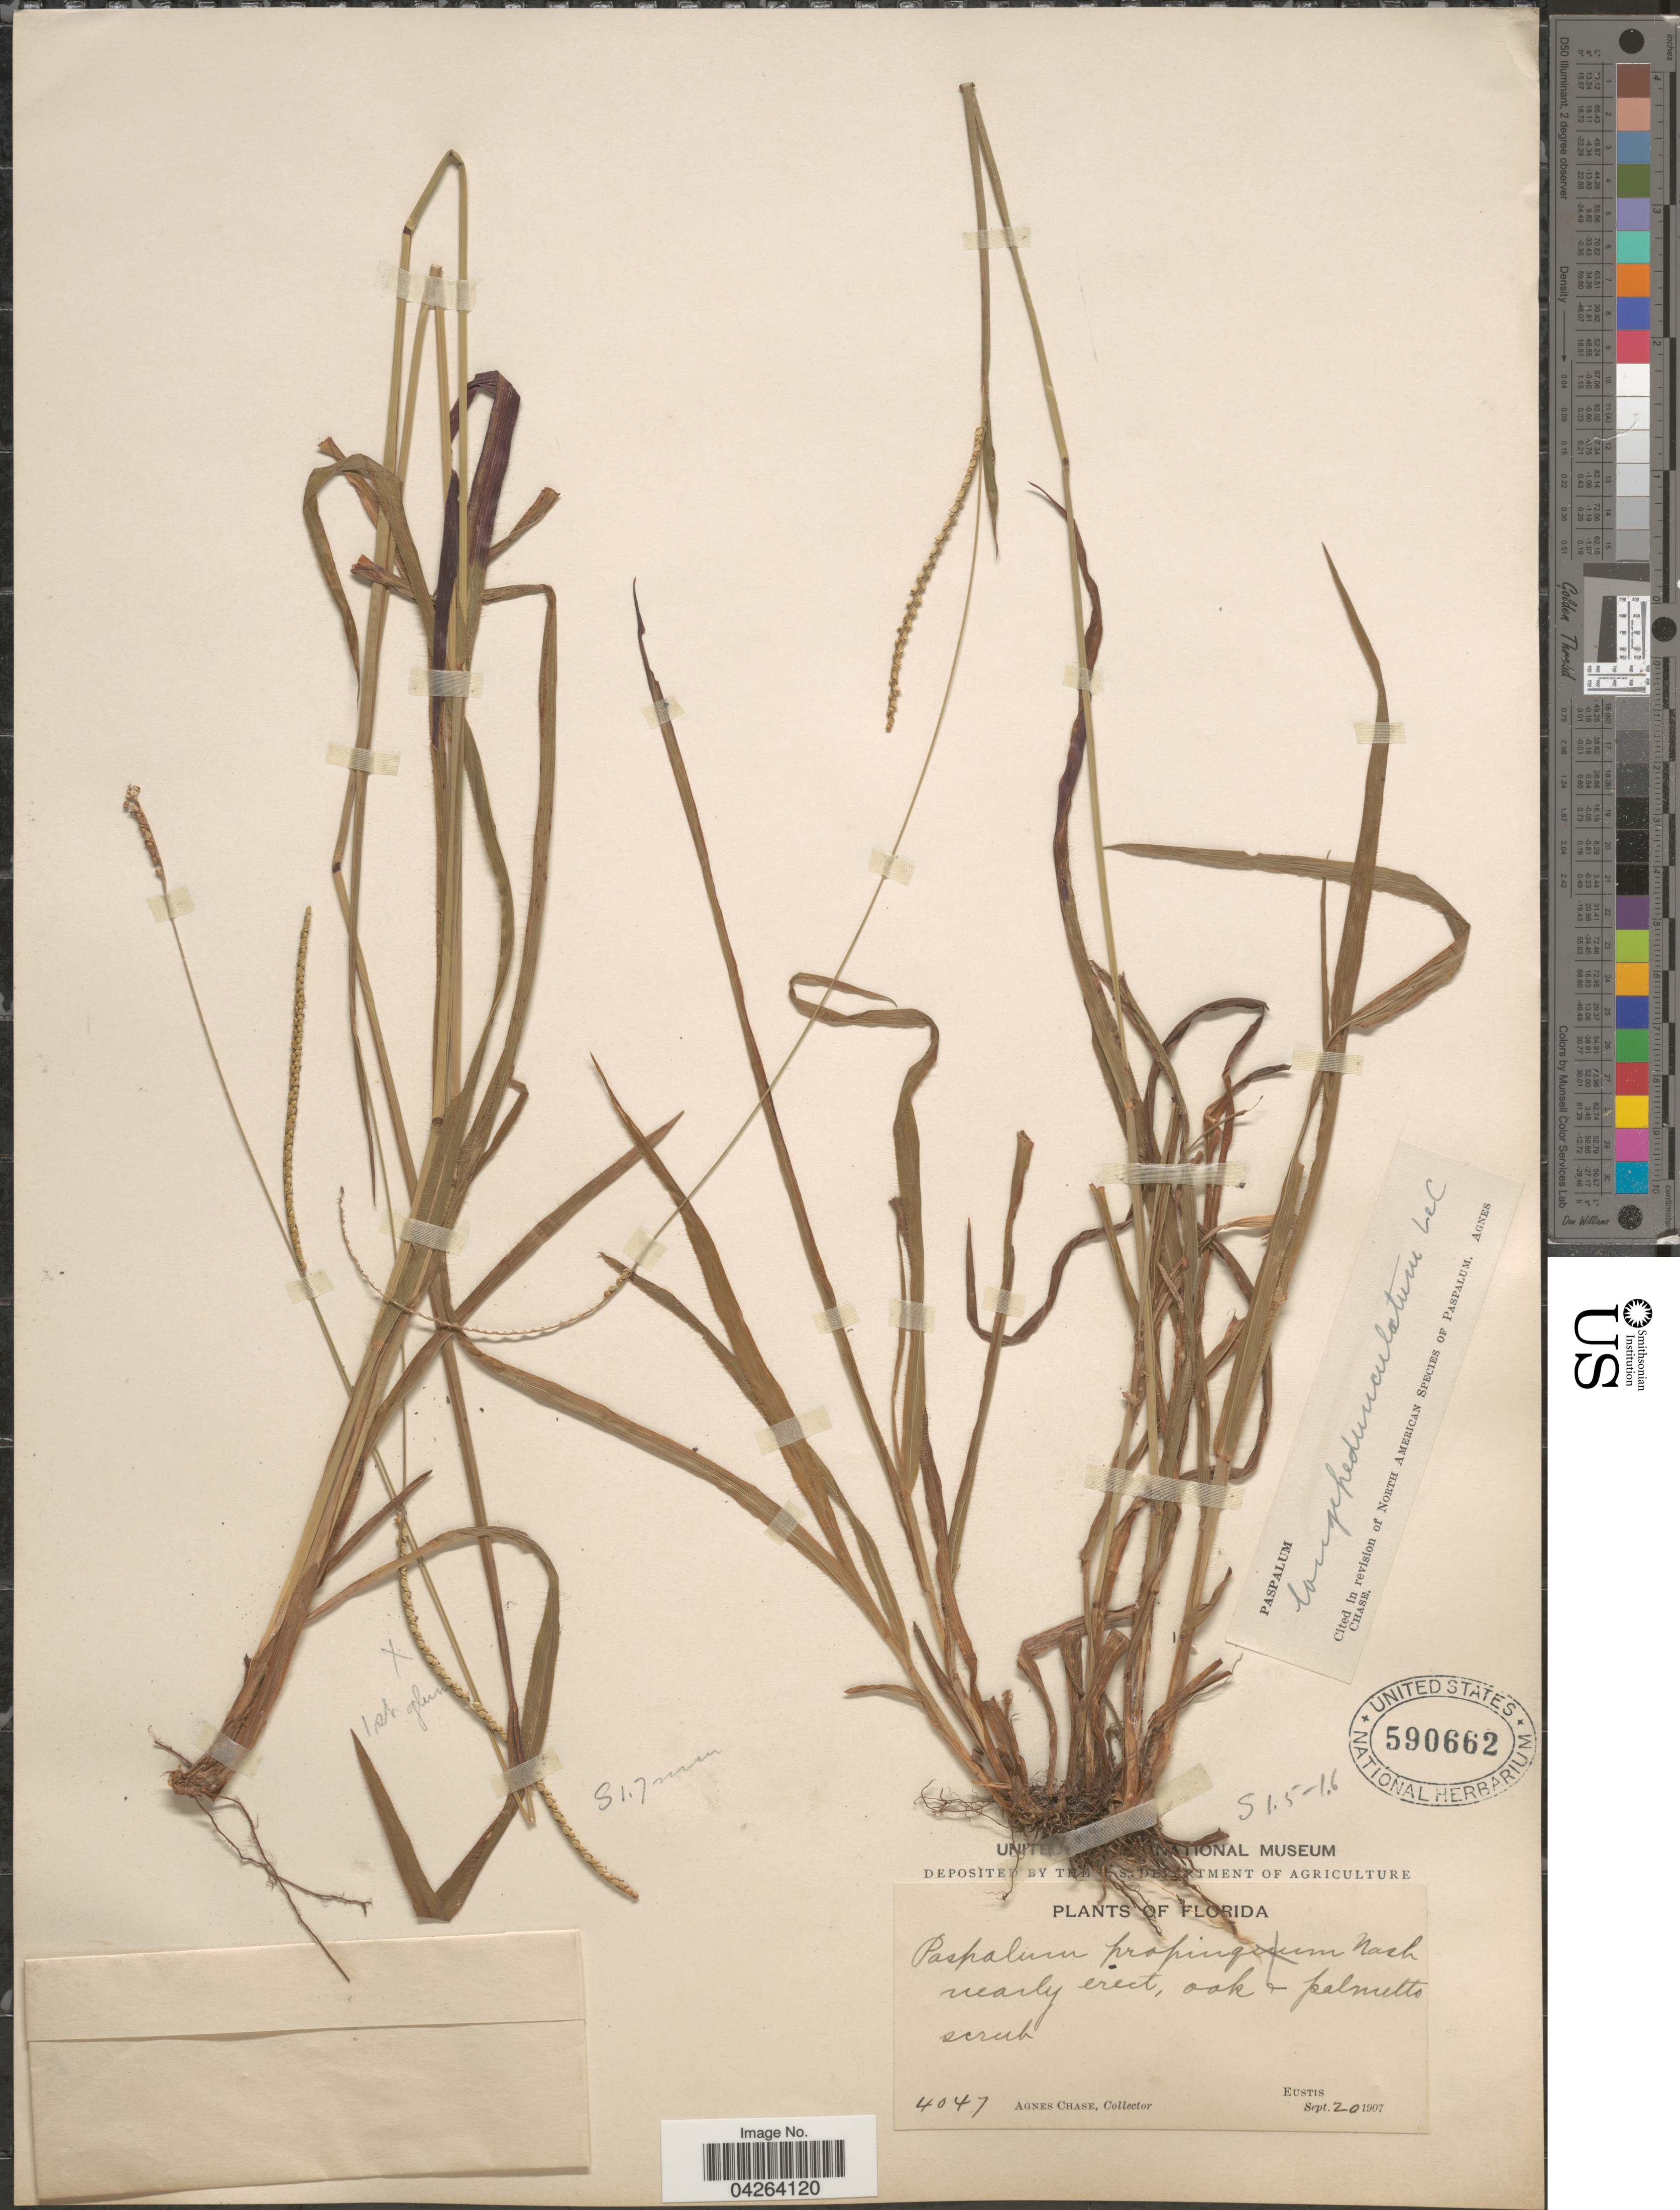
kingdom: Plantae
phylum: Tracheophyta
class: Liliopsida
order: Poales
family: Poaceae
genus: Paspalum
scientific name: Paspalum setaceum var. longipedunculatum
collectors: A. Chase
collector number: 4047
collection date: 1907-09-20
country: United States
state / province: Florida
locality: Oak & palmetto scrub. Eustis.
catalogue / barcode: US 590662